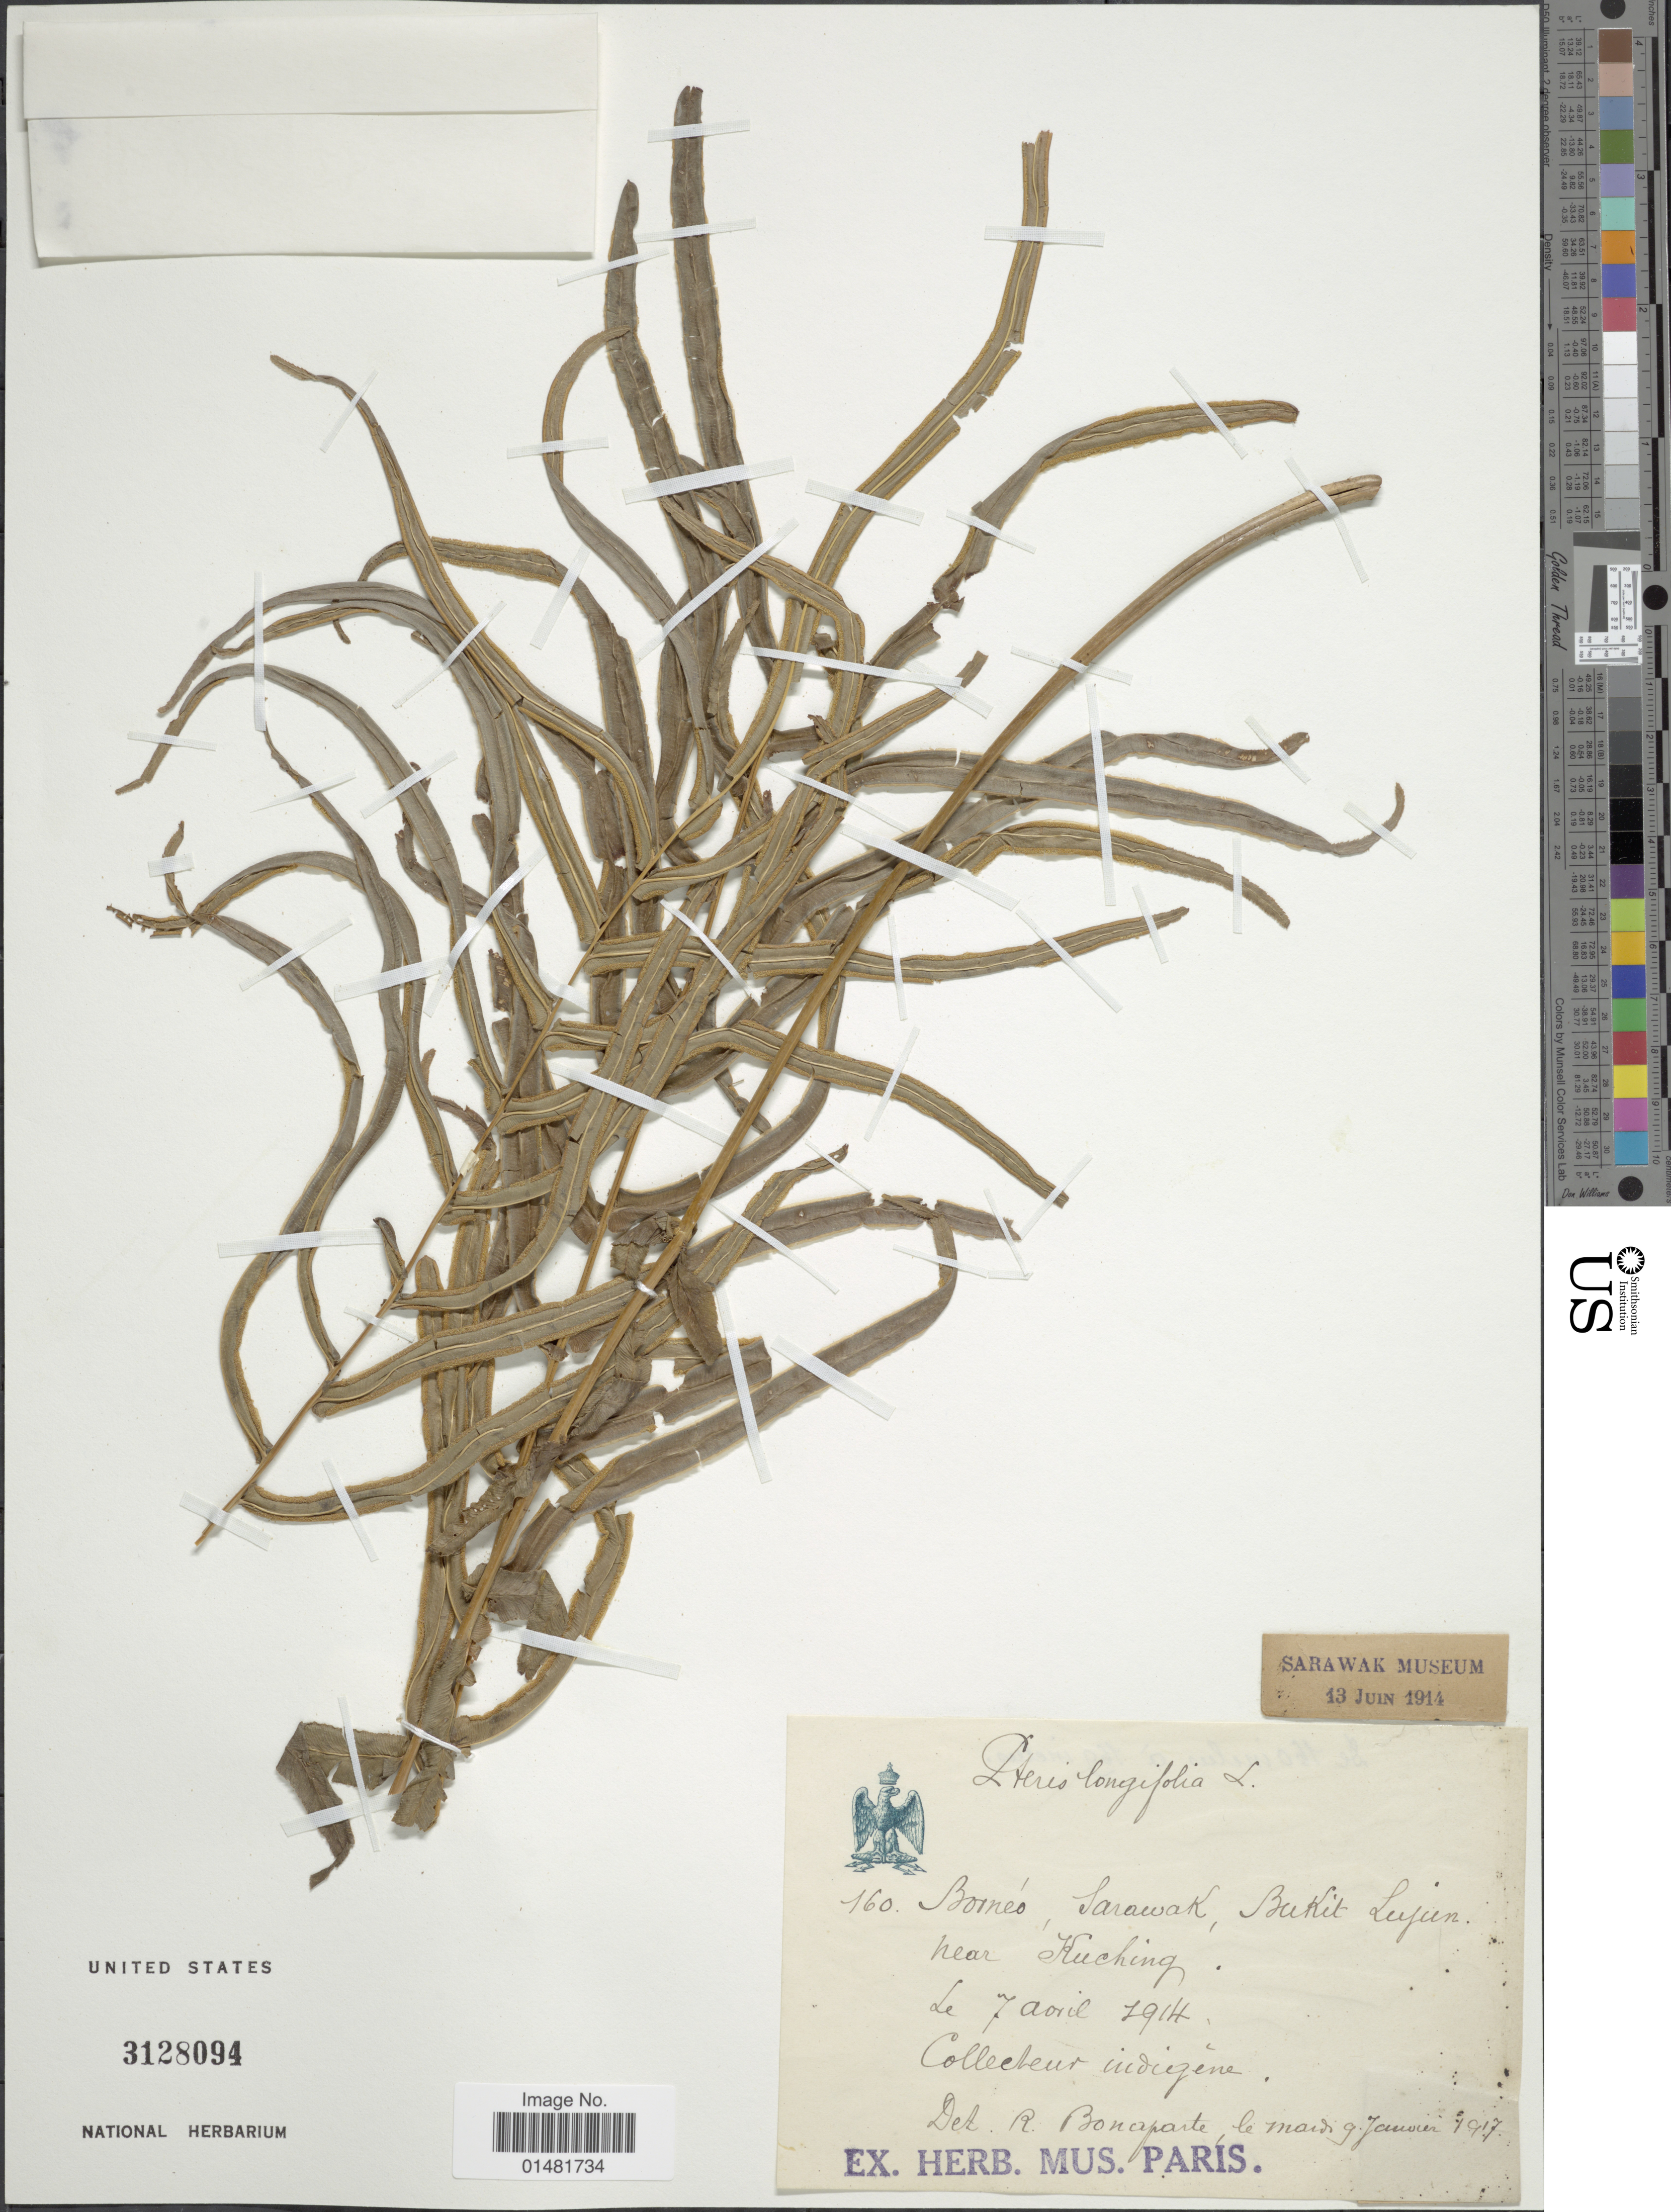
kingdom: Plantae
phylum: Tracheophyta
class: Polypodiopsida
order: Polypodiales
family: Pteridaceae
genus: Pteris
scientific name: Pteris longifolia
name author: L.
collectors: Native collector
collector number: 160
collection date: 1914-04-07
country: Malaysia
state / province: Sarawak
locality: Bornéo, Bukit Lujun near Kuching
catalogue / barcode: US 3128094